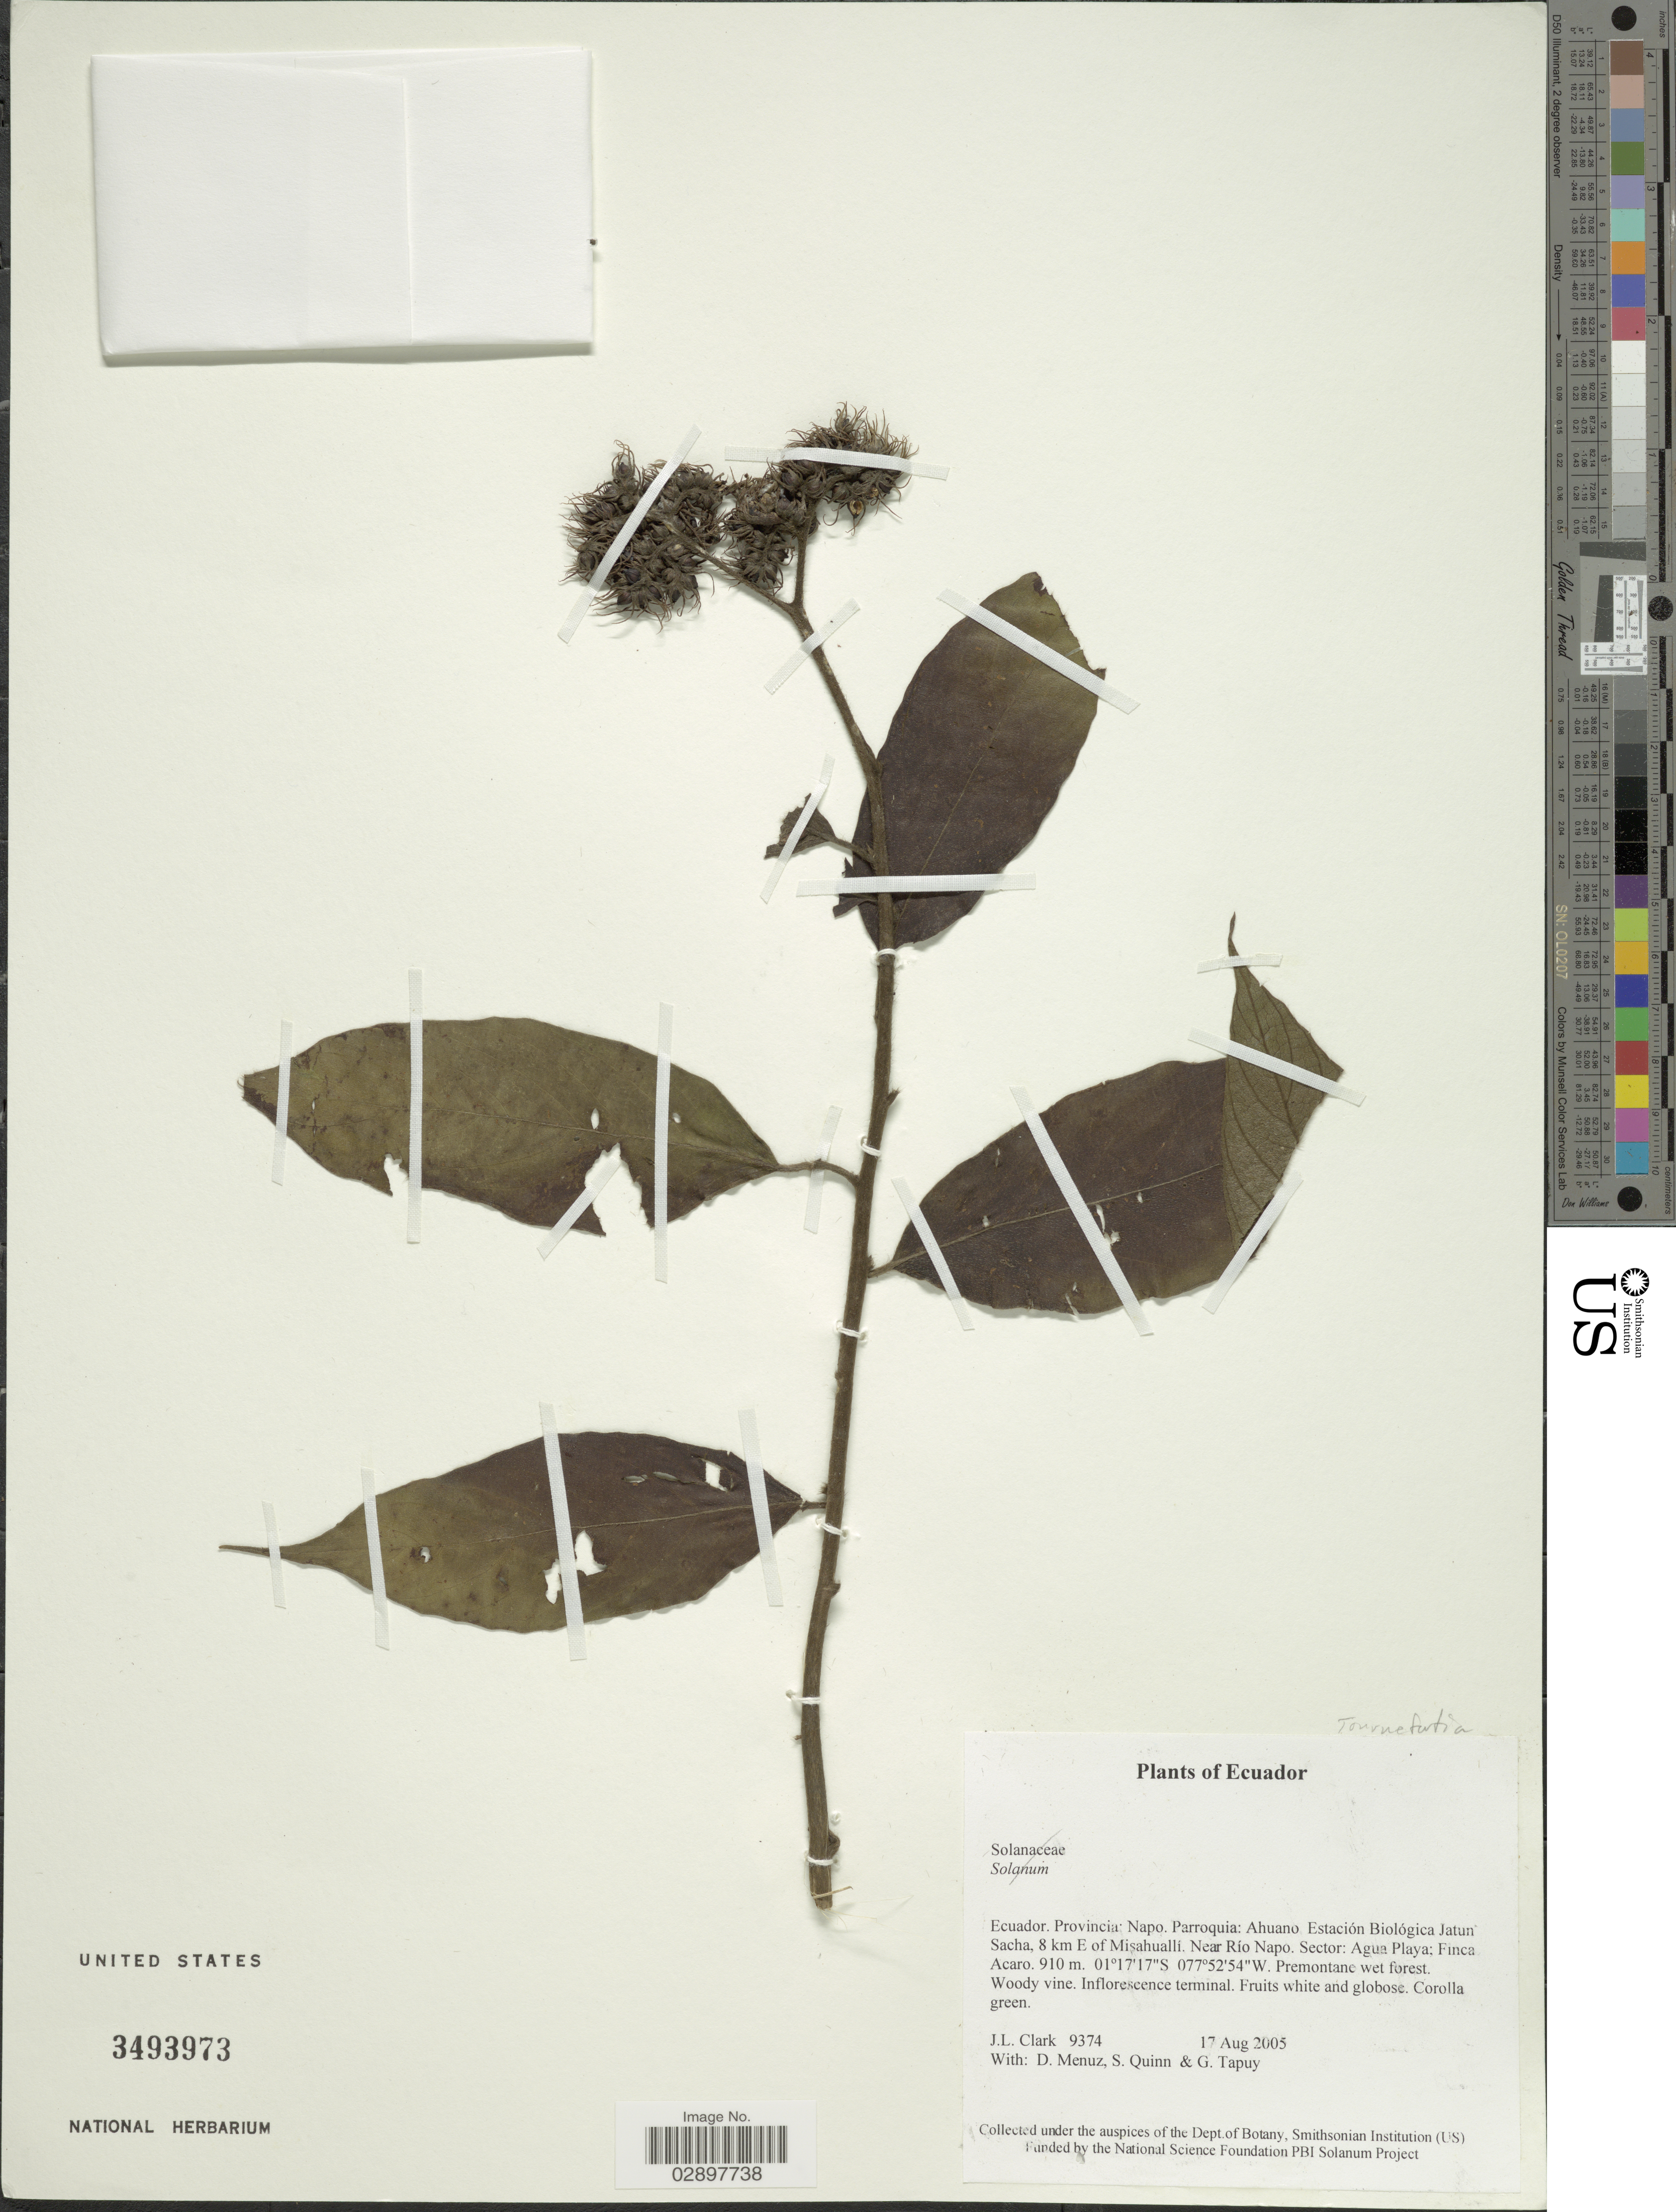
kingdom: Plantae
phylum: Tracheophyta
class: Magnoliopsida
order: Boraginales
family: Heliotropiaceae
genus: Tournefortia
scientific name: Tournefortia sp.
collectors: J. L. Clark, D. Menuz, S. Quinn & G. Tapuy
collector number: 9374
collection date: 2005-08-17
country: Ecuador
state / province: Napo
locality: Parroquia: Ahuano Estación Biológica Jatun Sacha, 8 km E of Misahuallí. Near Río Napo. Sector: Agua Playa; Finca Acaro.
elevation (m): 910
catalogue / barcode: US 3493973